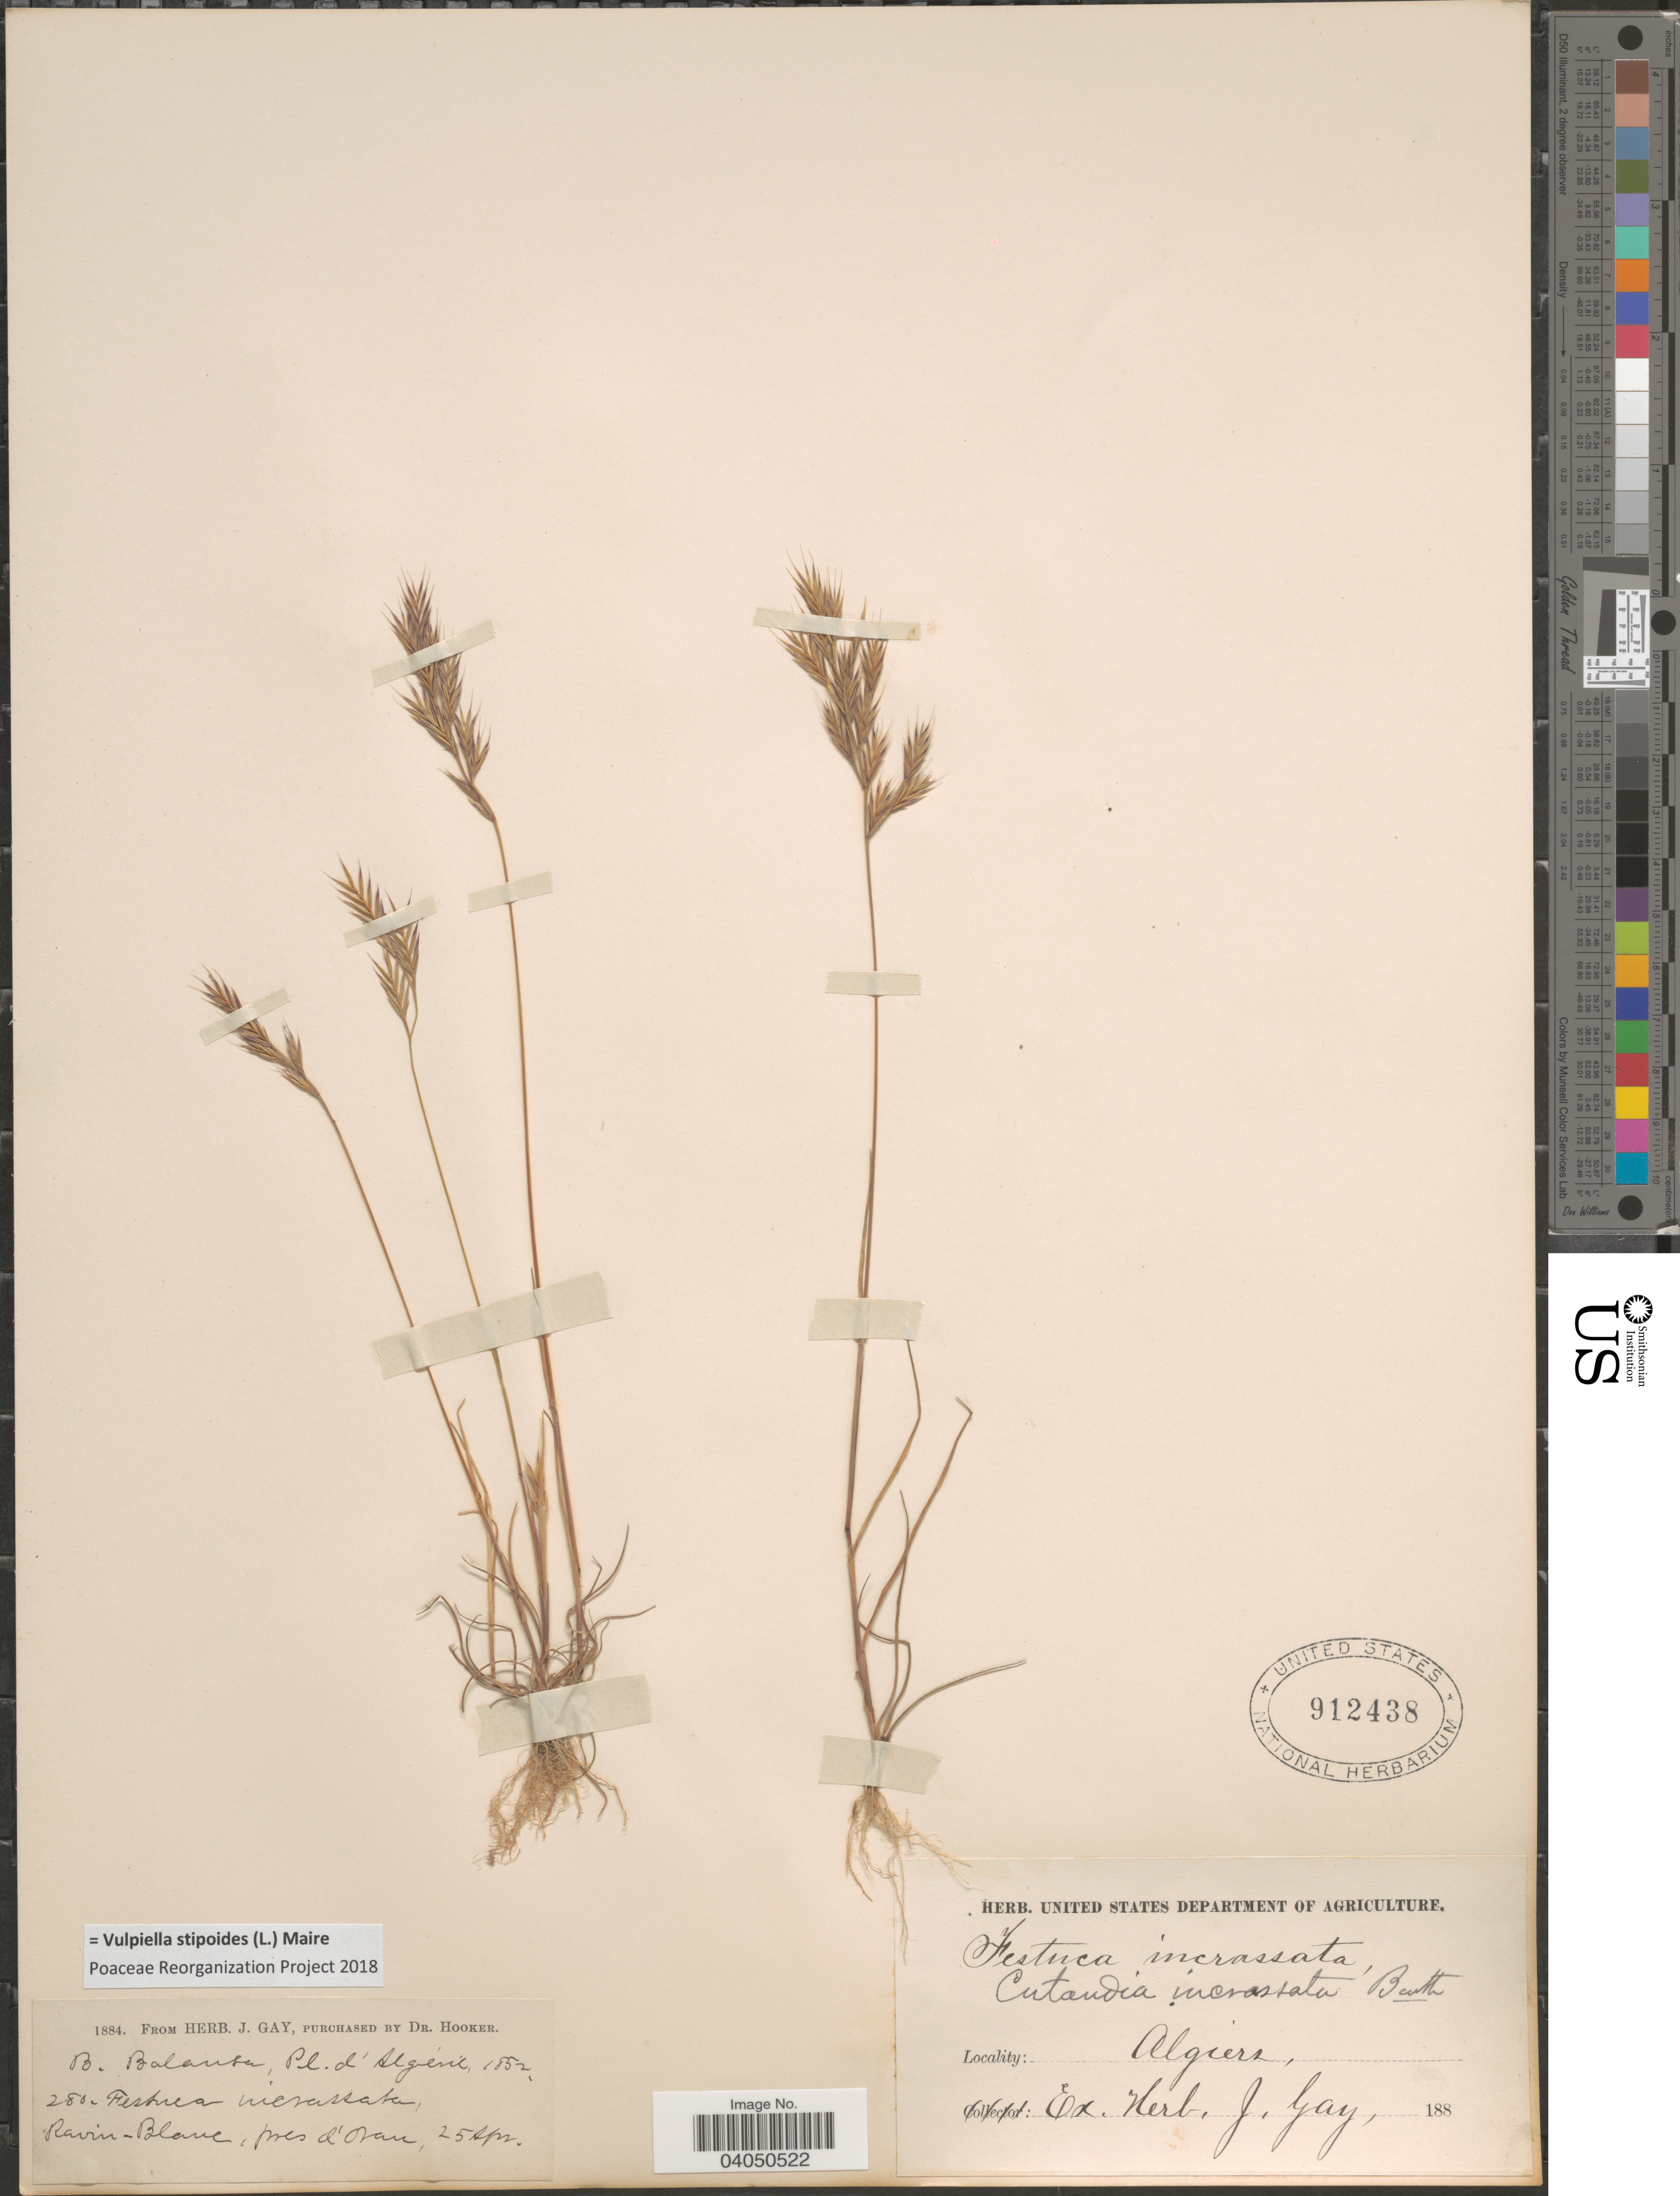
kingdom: Plantae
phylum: Tracheophyta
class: Liliopsida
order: Poales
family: Poaceae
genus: Vulpiella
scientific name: Vulpiella stipoides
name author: (L.) Maire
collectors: B. Balansa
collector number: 280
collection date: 1852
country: Algeria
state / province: Oran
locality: Ravin-Blanc, pres d'Oran. Algiers.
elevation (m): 25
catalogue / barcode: US 912438